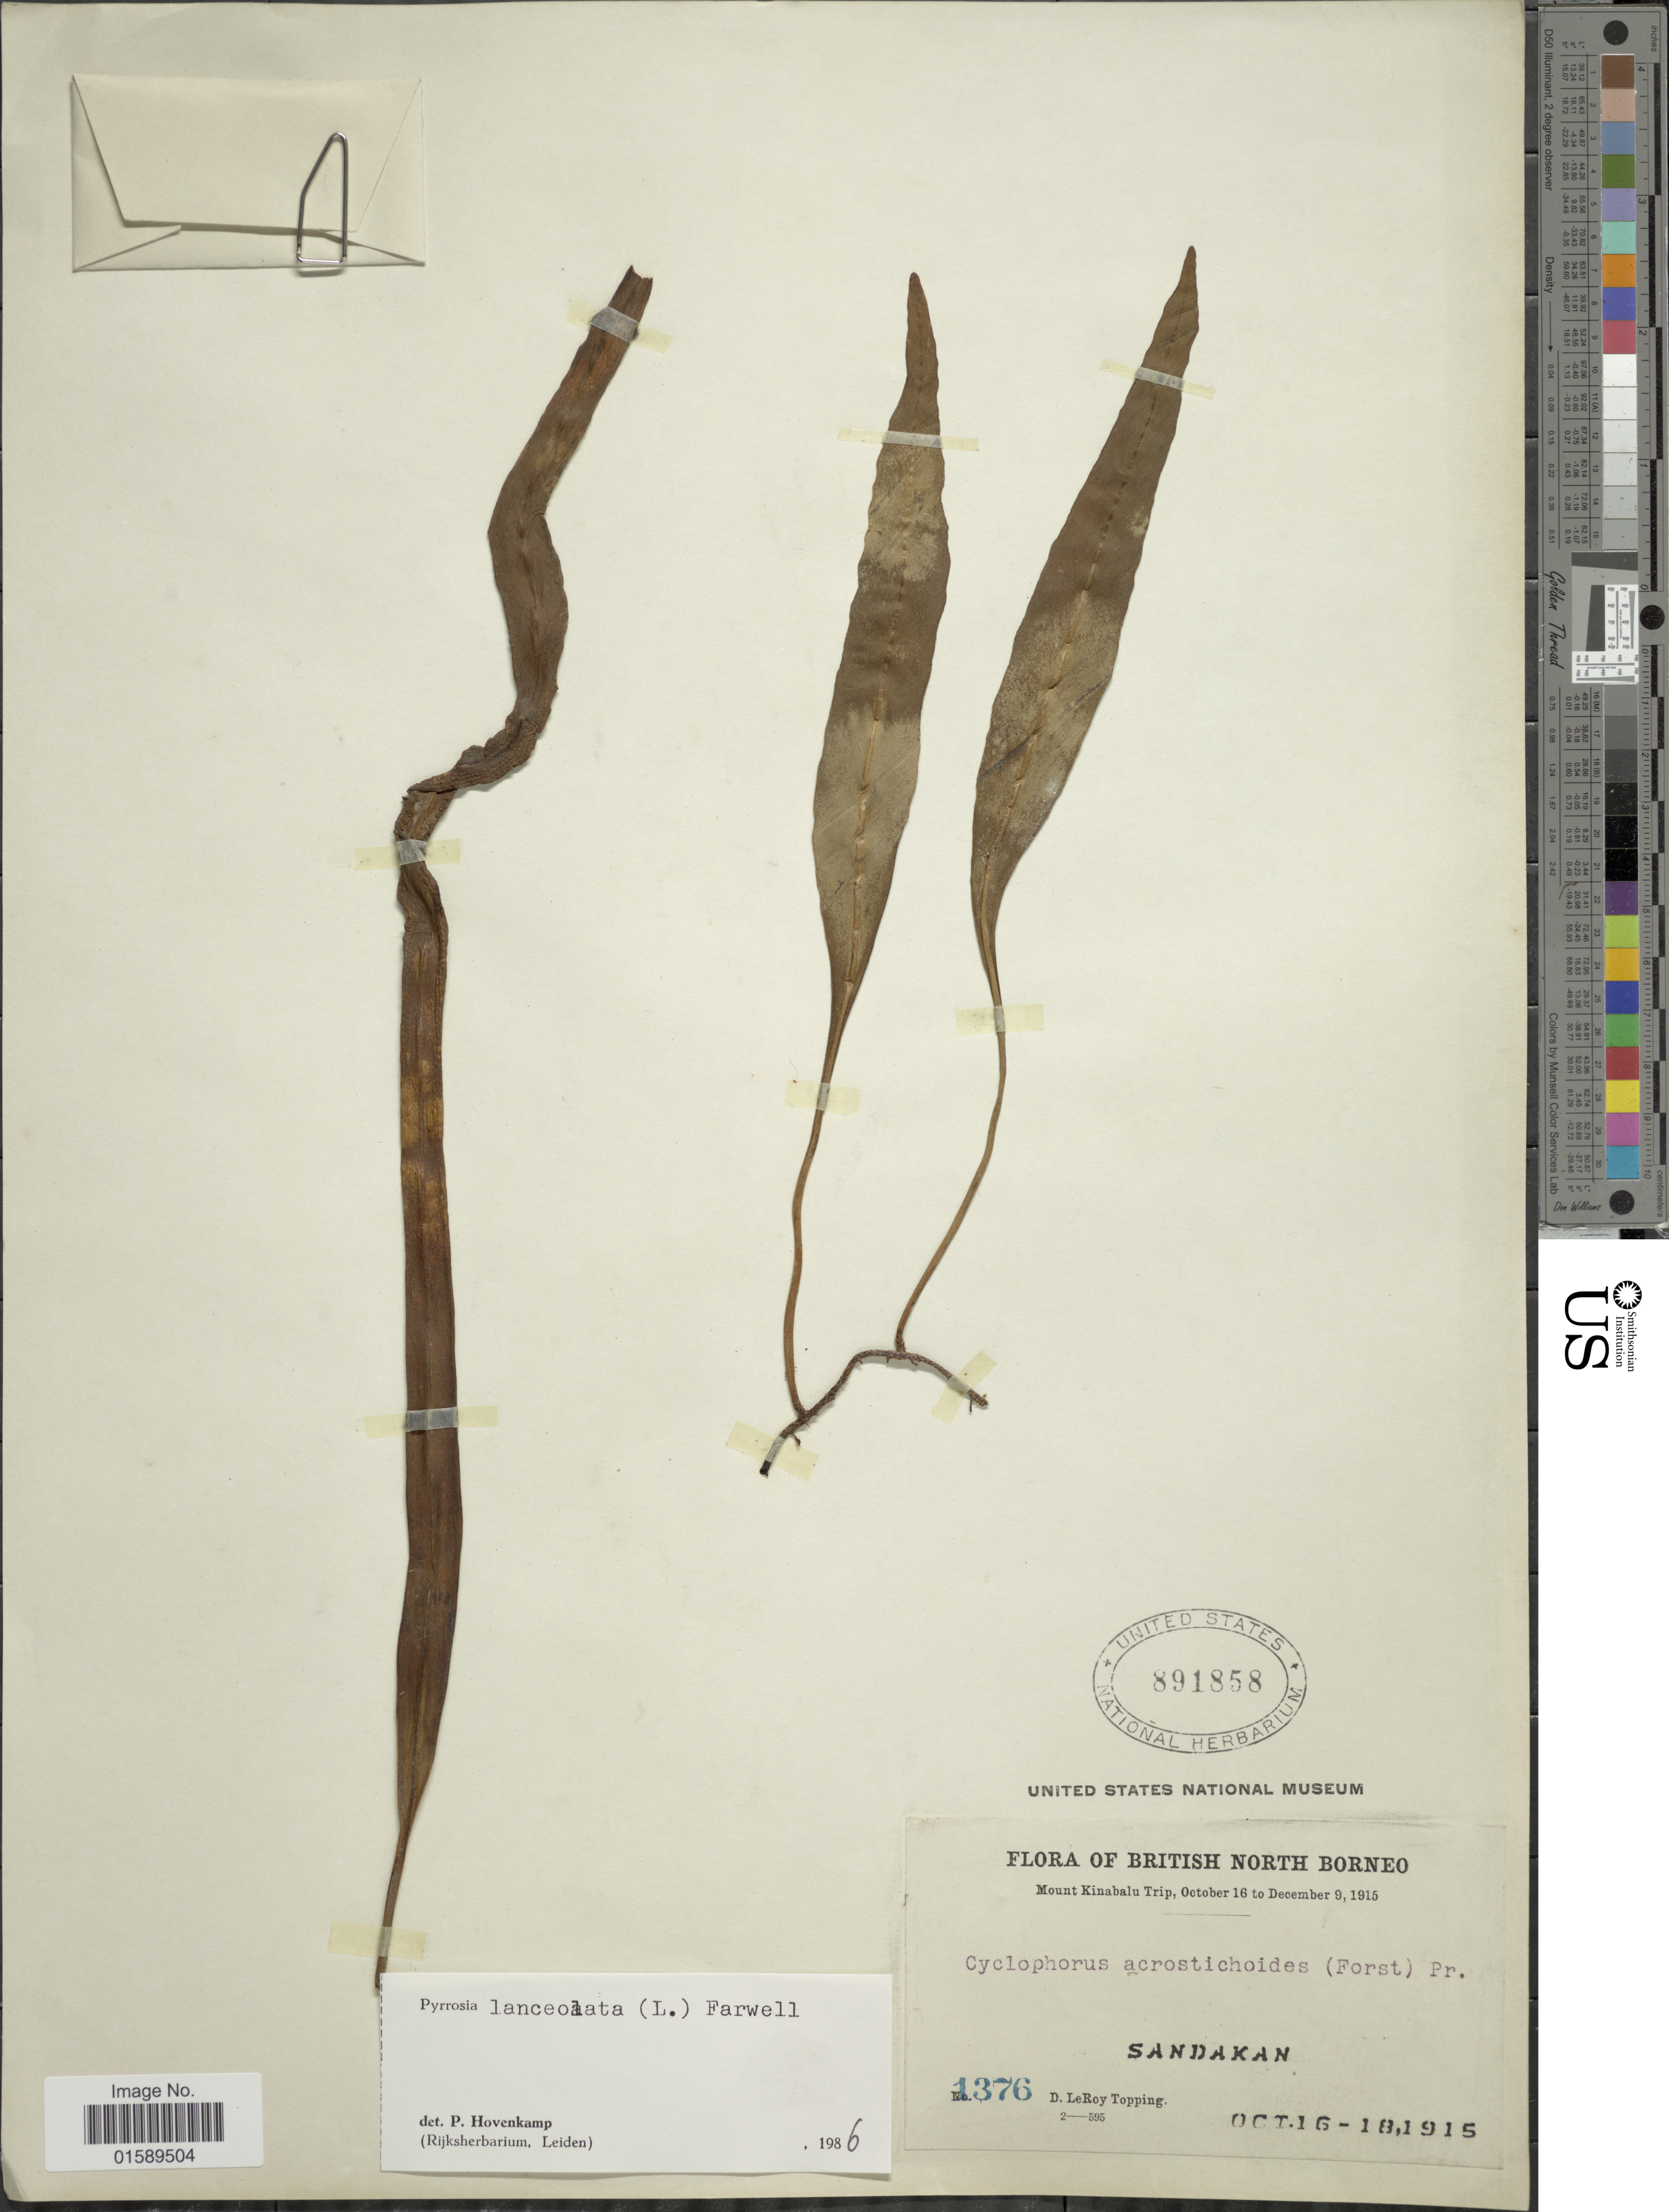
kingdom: Plantae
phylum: Tracheophyta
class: Polypodiopsida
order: Polypodiales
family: Polypodiaceae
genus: Pyrrosia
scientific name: Pyrrosia lanceolata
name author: (L.) Farw.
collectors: D. L. Topping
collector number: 1376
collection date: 1915-10-16/1915-10-18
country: Malaysia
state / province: Sabah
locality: Sandakan. British North Borneo. Mount Kinabalu.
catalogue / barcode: US 891858